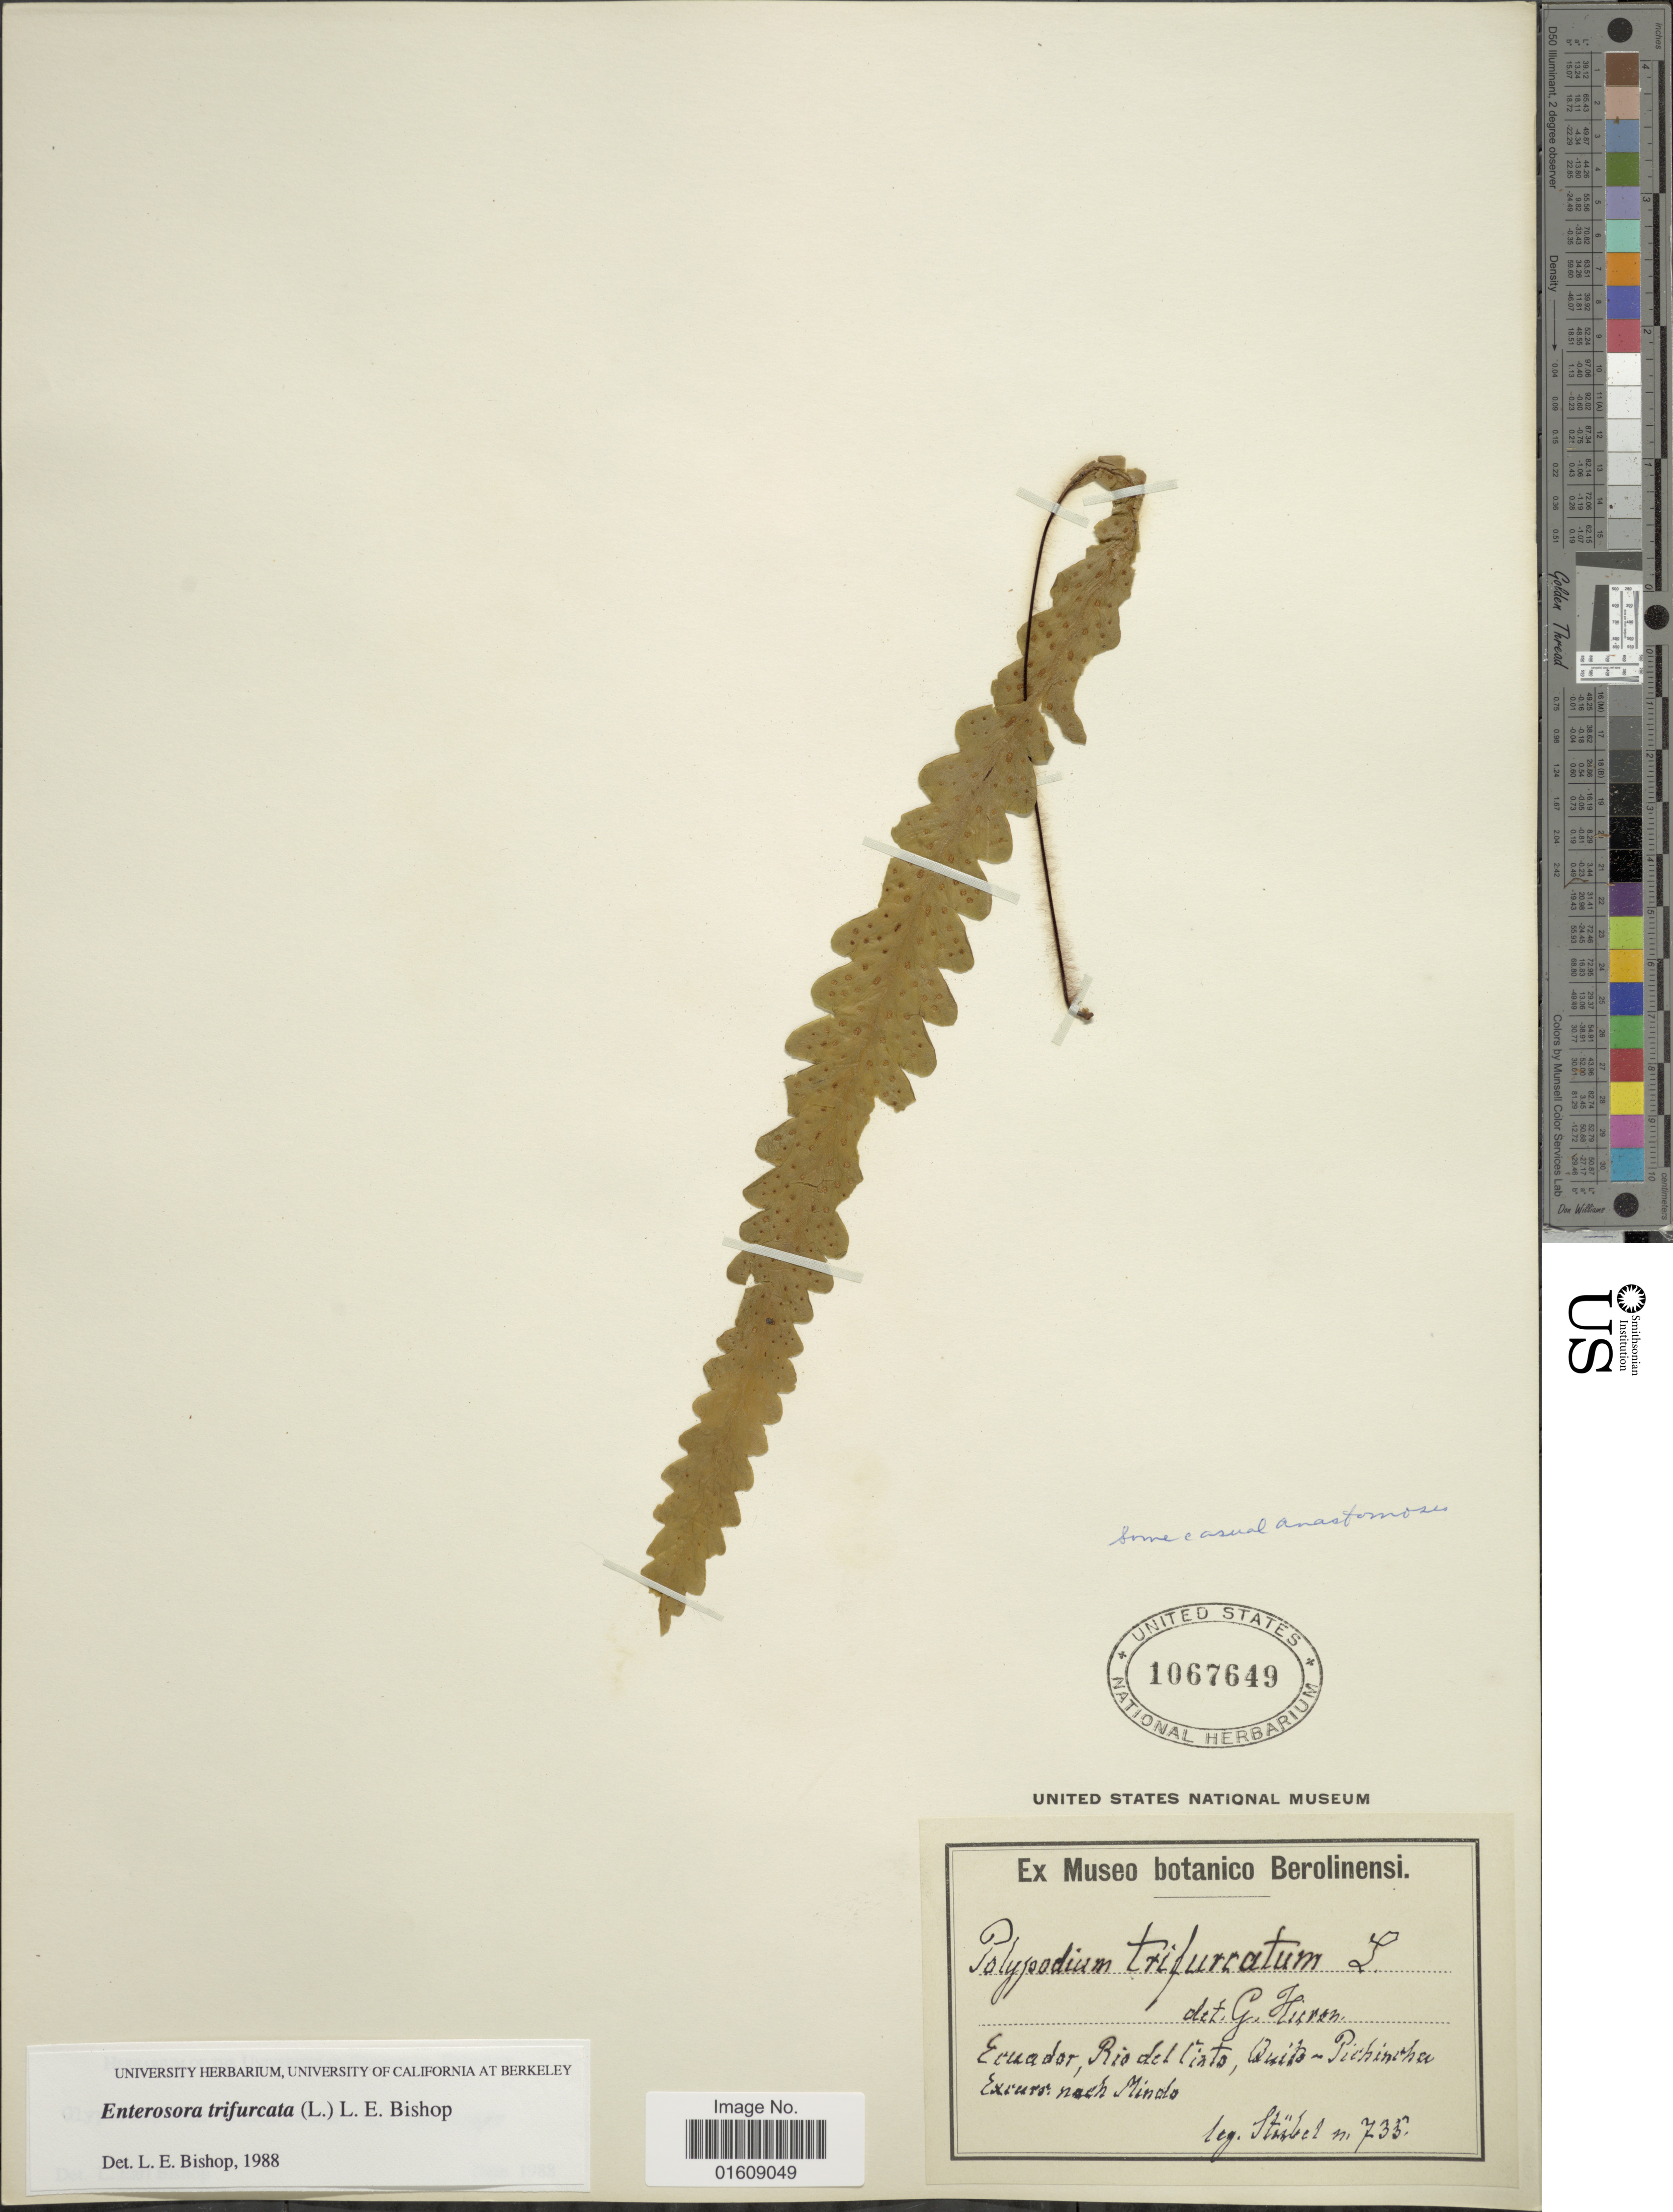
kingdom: Plantae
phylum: Tracheophyta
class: Polypodiopsida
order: Polypodiales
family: Polypodiaceae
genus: Enterosora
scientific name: Enterosora trifurcata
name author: (L.) L.E. Bishop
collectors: -. Stubel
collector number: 735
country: Ecuador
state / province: Pichincha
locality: Ecuador, Rio del Cinto, Quito-Pichincha, excurs nach Mindo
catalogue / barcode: US 1067649